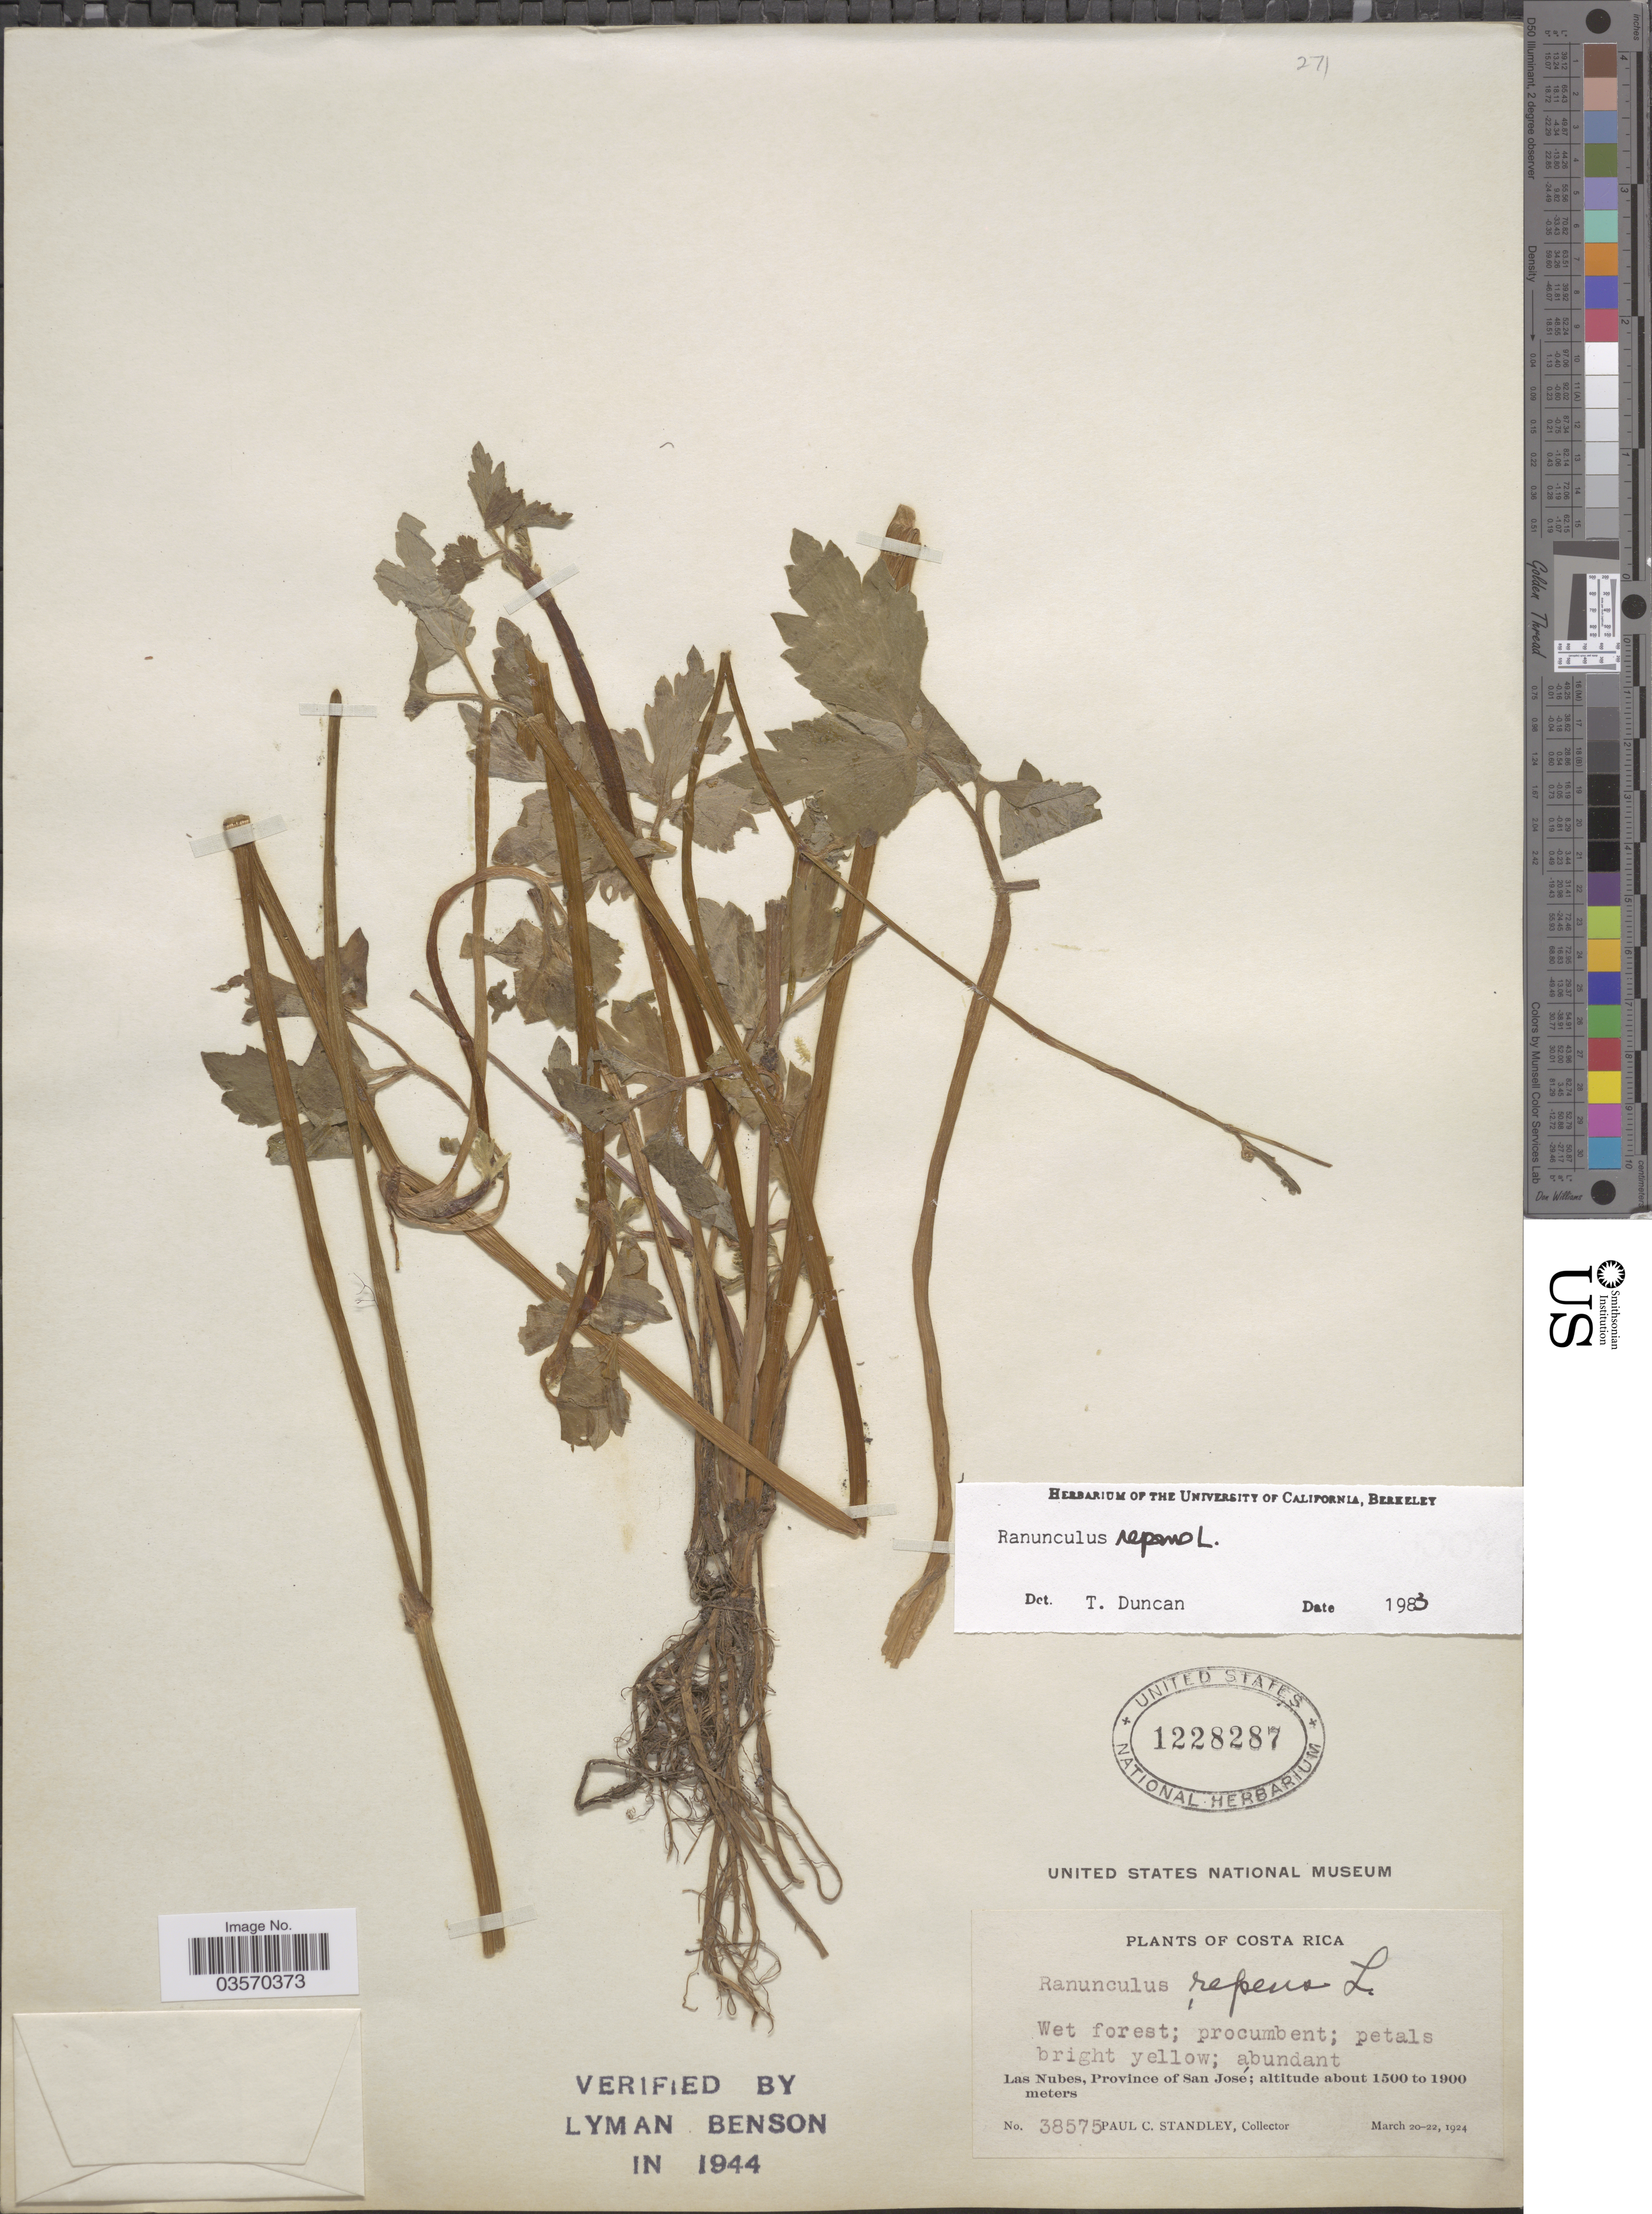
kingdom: Plantae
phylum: Tracheophyta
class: Magnoliopsida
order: Ranunculales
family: Ranunculaceae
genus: Ranunculus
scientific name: Ranunculus repens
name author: L.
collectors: P. C. Standley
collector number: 38575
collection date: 1924-03-20/1924-03-22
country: Costa Rica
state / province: San José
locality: Las Nubes.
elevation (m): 1500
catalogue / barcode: US 1228287